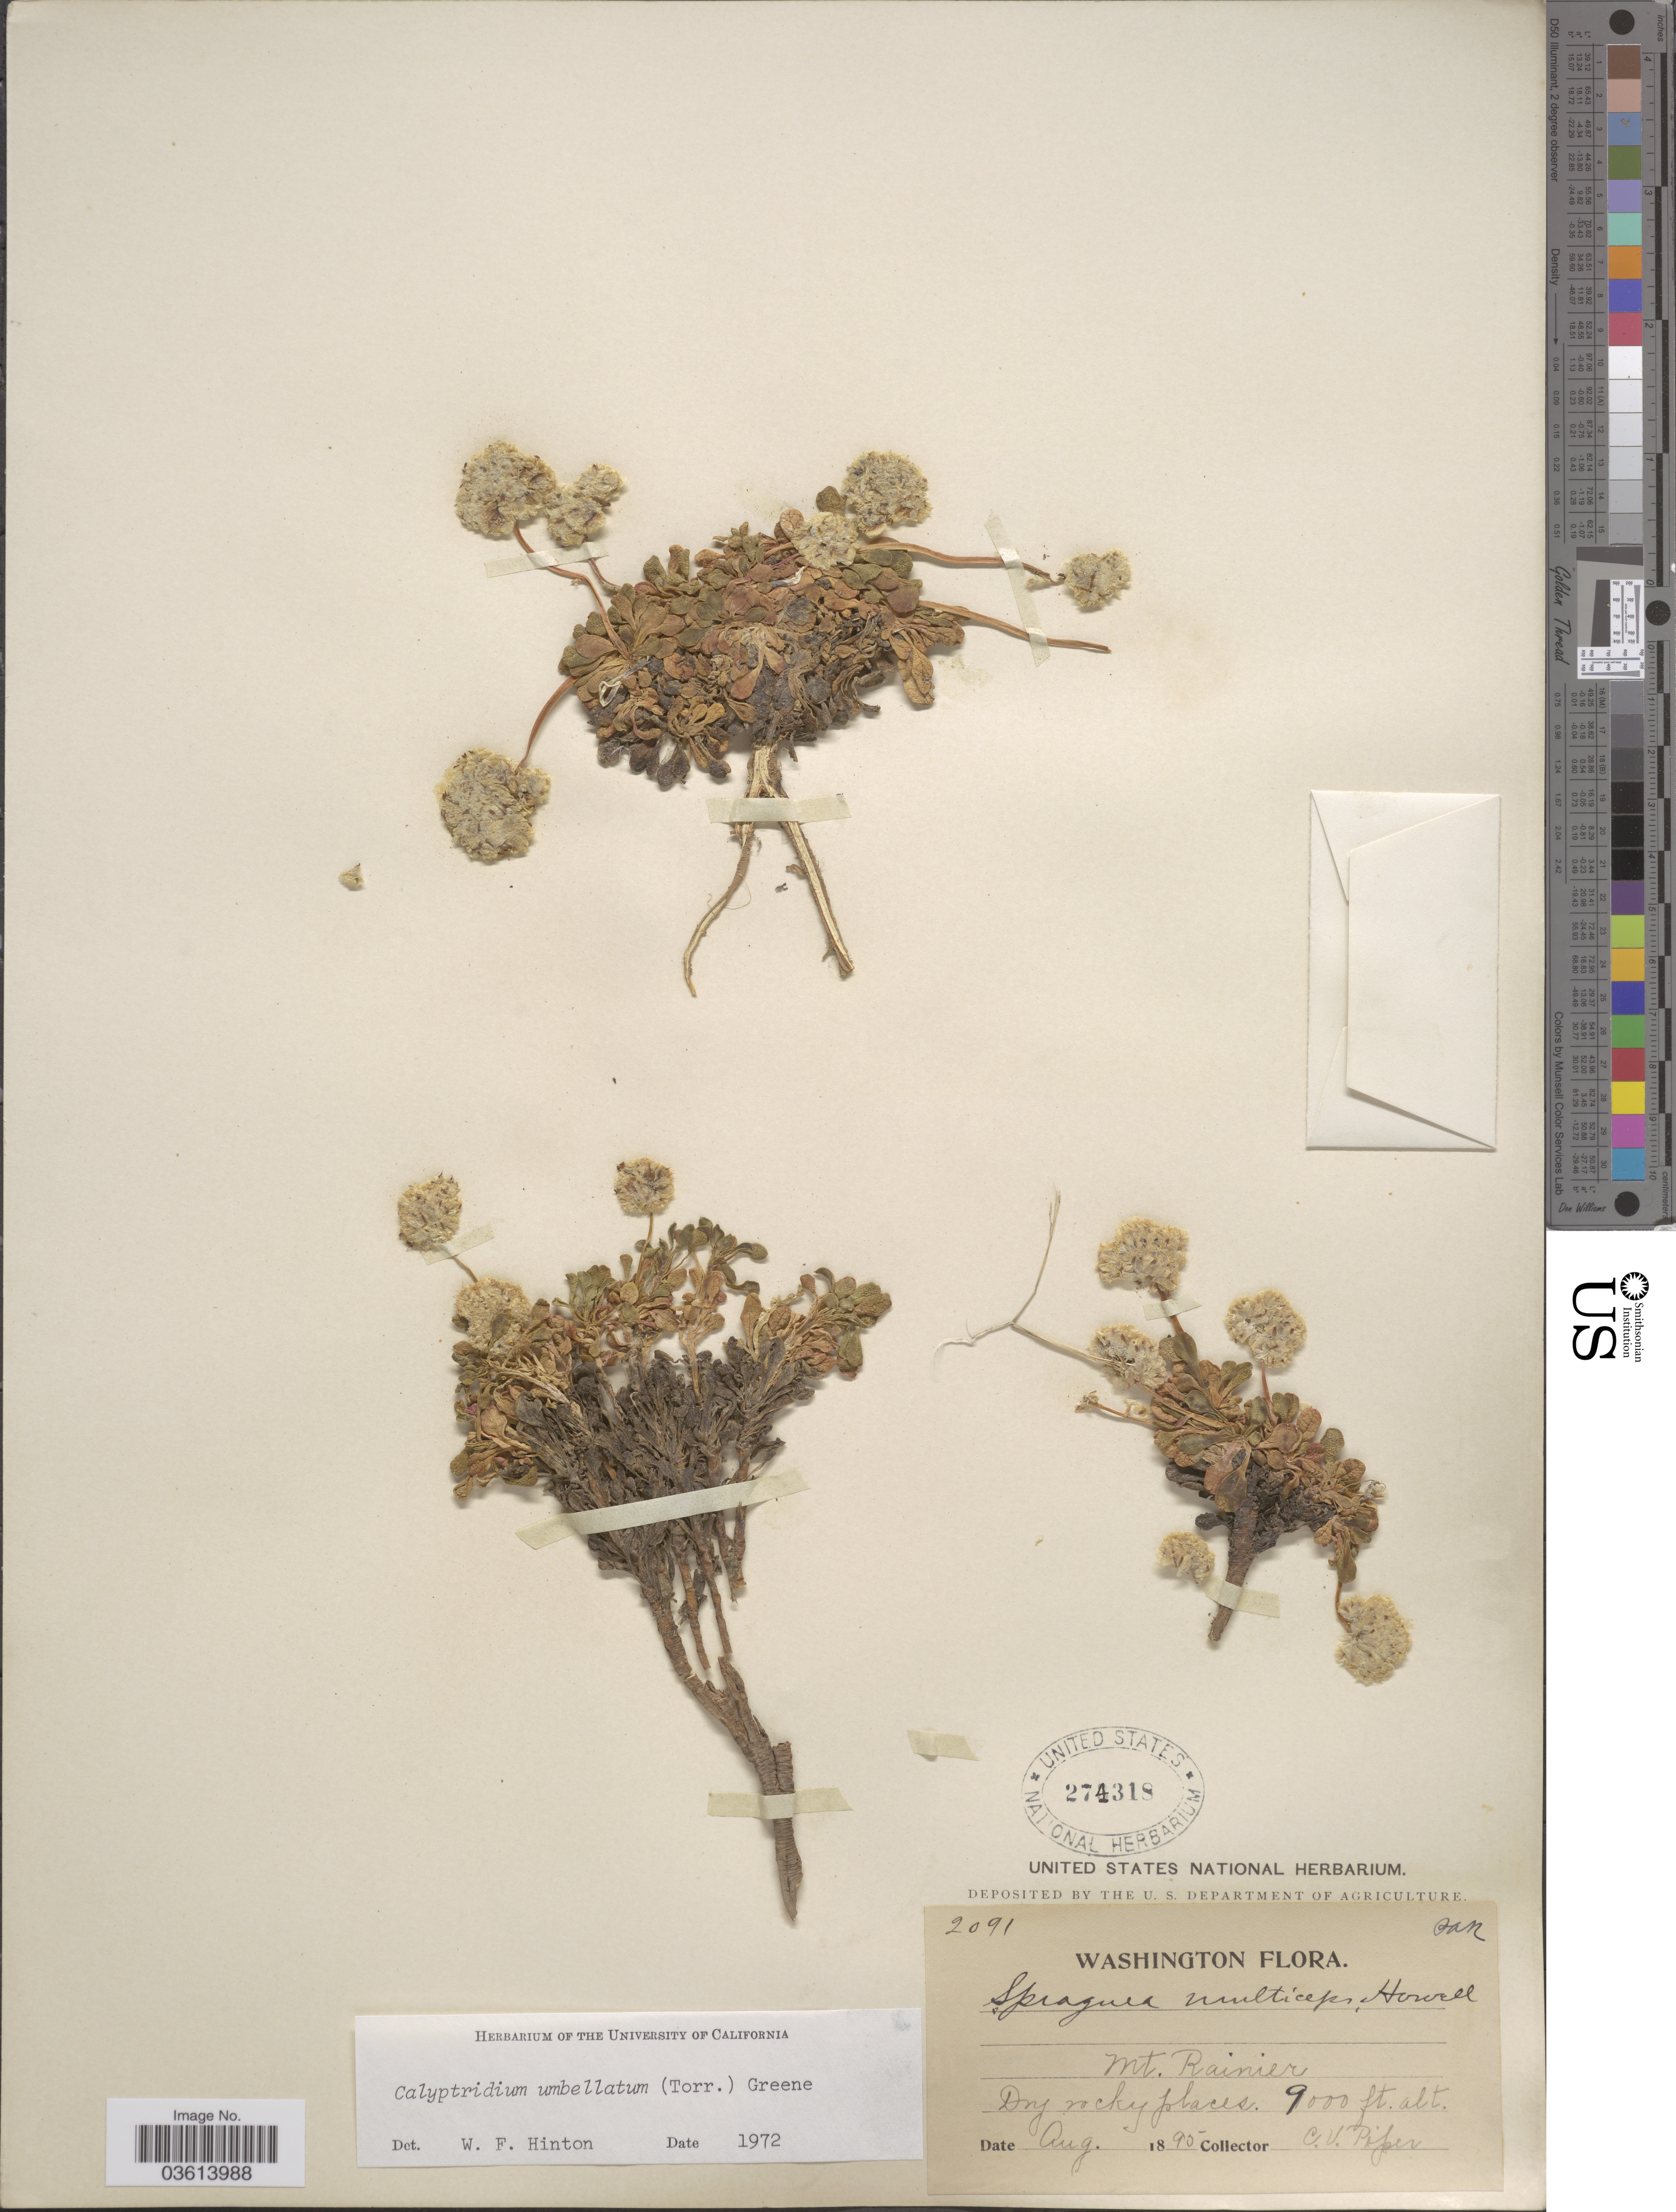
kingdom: Plantae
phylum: Tracheophyta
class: Magnoliopsida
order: Caryophyllales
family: Montiaceae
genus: Calyptridium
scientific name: Calyptridium umbellatum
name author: (Torr.) Greene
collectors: C. V. Piper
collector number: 2091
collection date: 1895-08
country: United States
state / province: Washington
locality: Mt. Rainier.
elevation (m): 2743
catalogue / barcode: US 274318